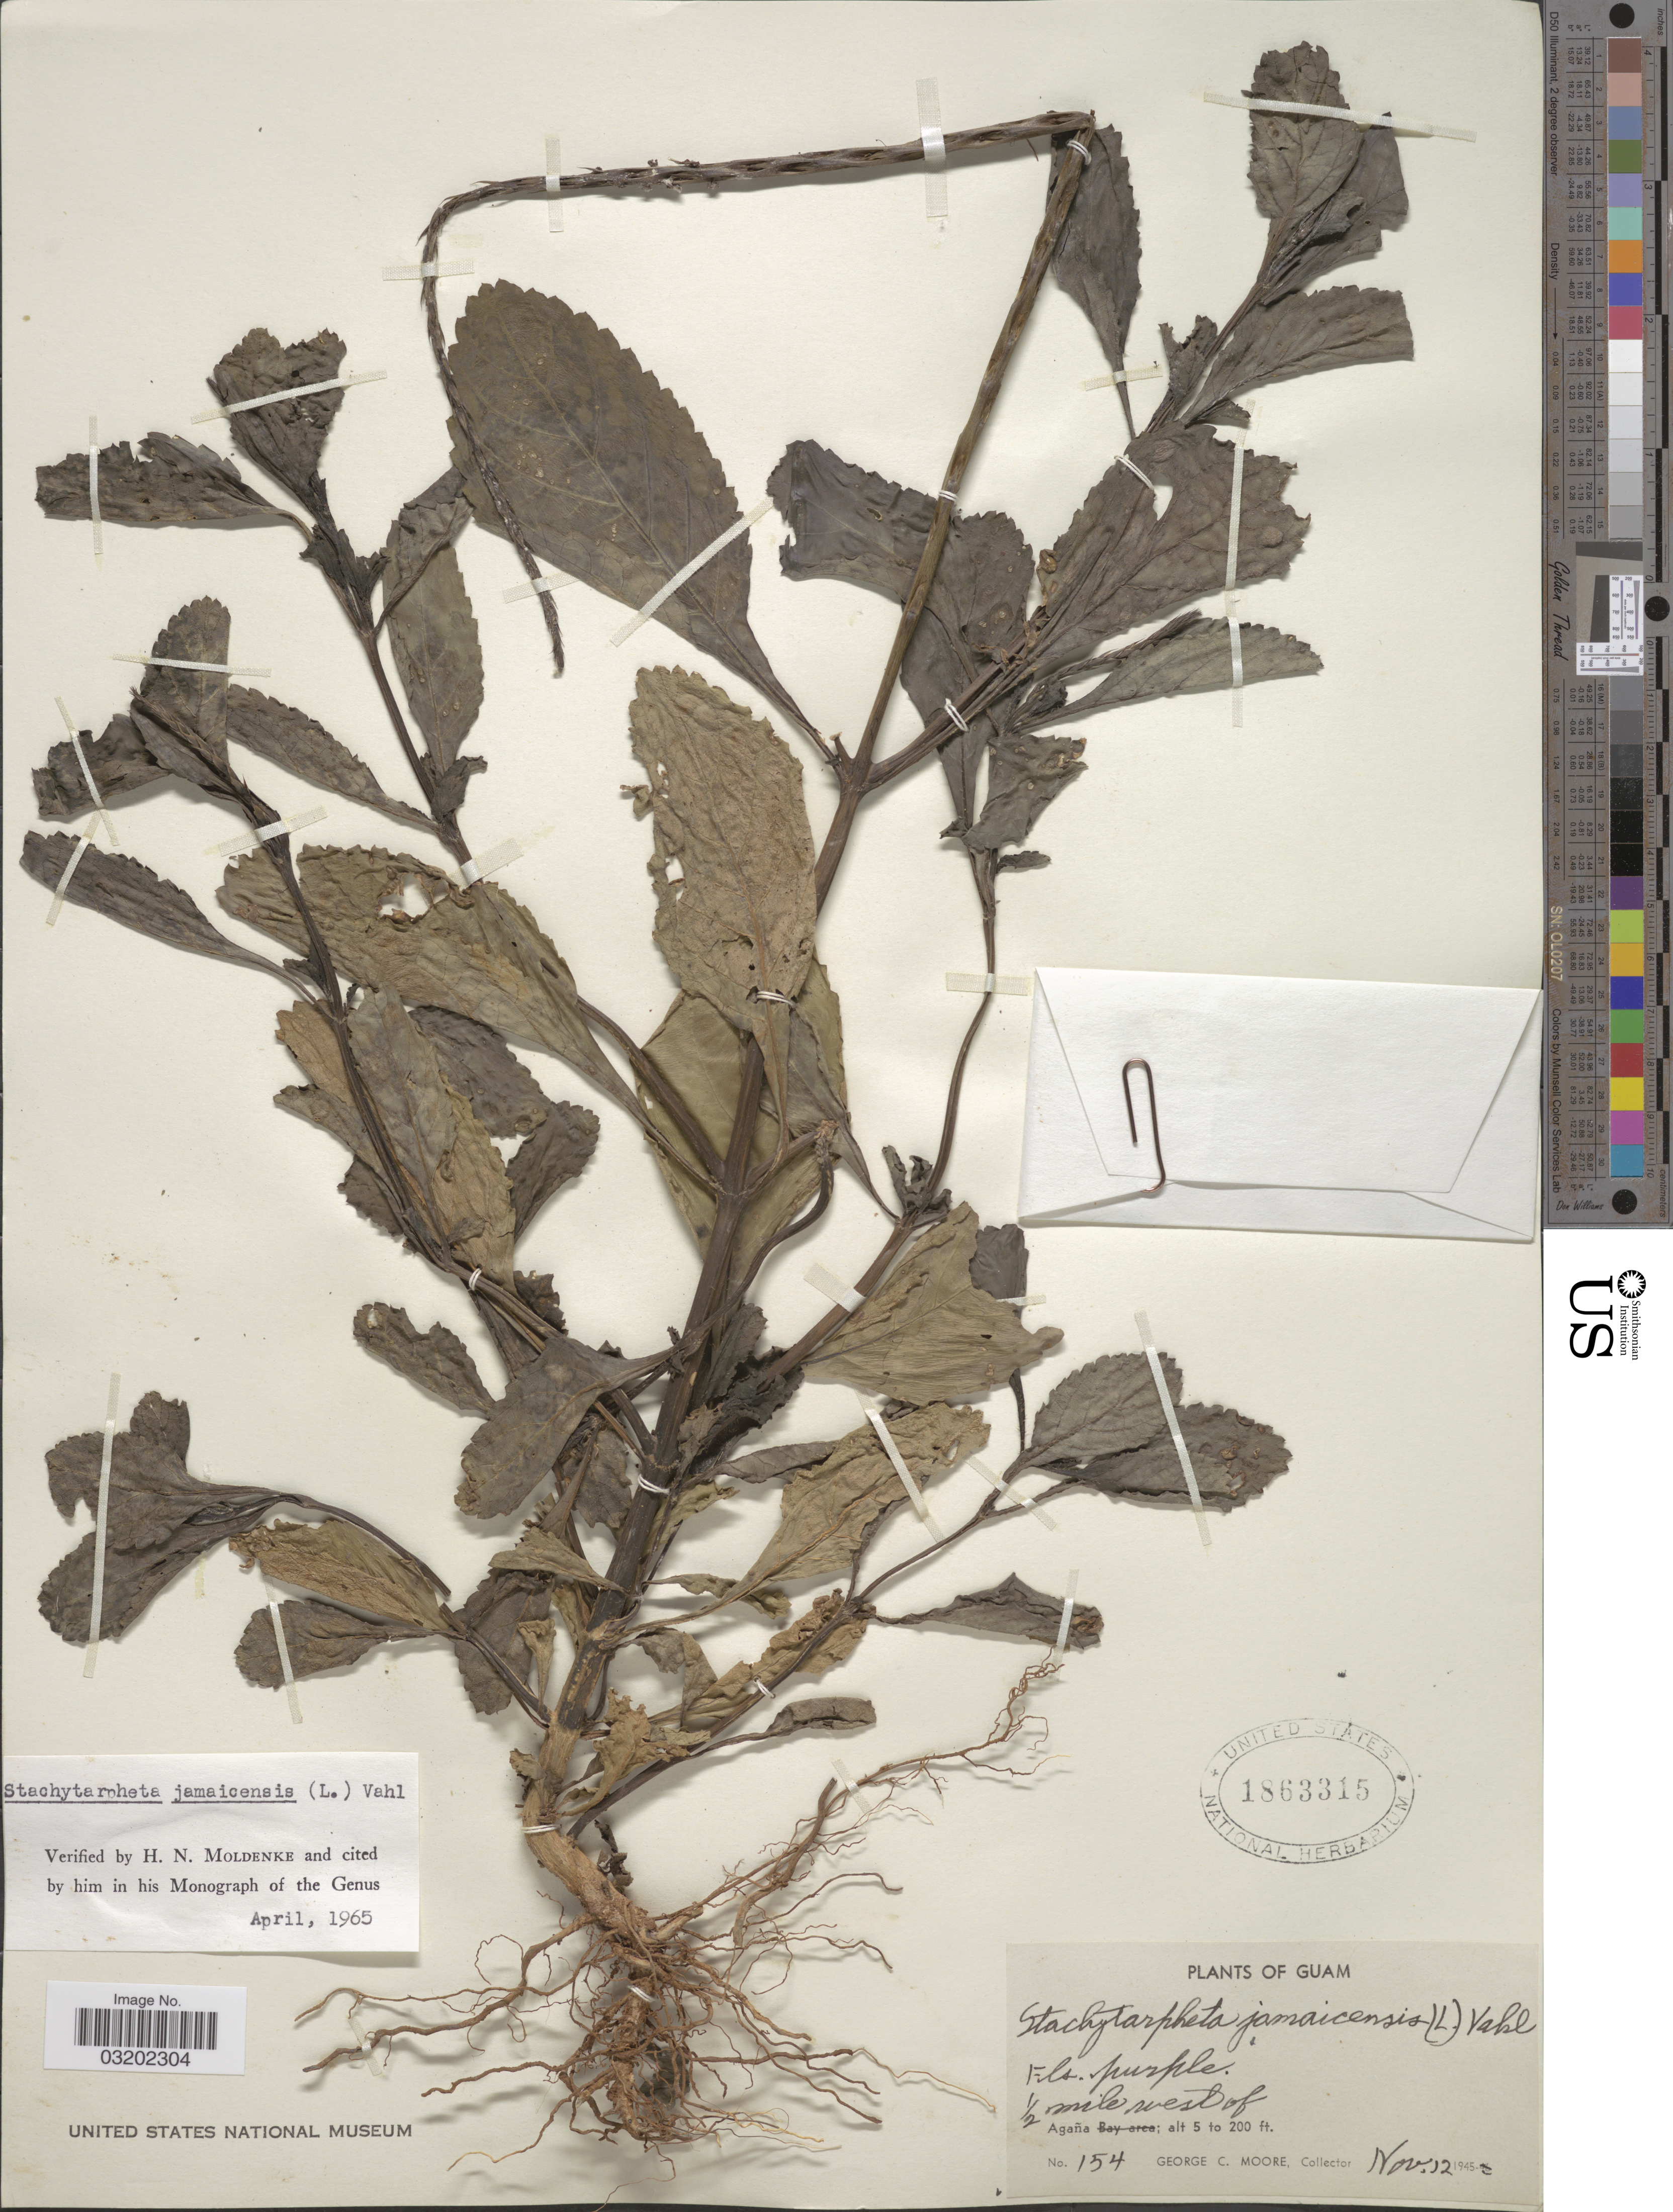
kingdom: Plantae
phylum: Tracheophyta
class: Magnoliopsida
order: Lamiales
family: Verbenaceae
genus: Stachytarpheta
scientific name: Stachytarpheta jamaicensis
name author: (L.) Vahl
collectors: G. C. Moore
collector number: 154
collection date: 1945-11-12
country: Guam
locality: ½ mile west of Agaña.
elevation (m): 2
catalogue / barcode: US 1863315